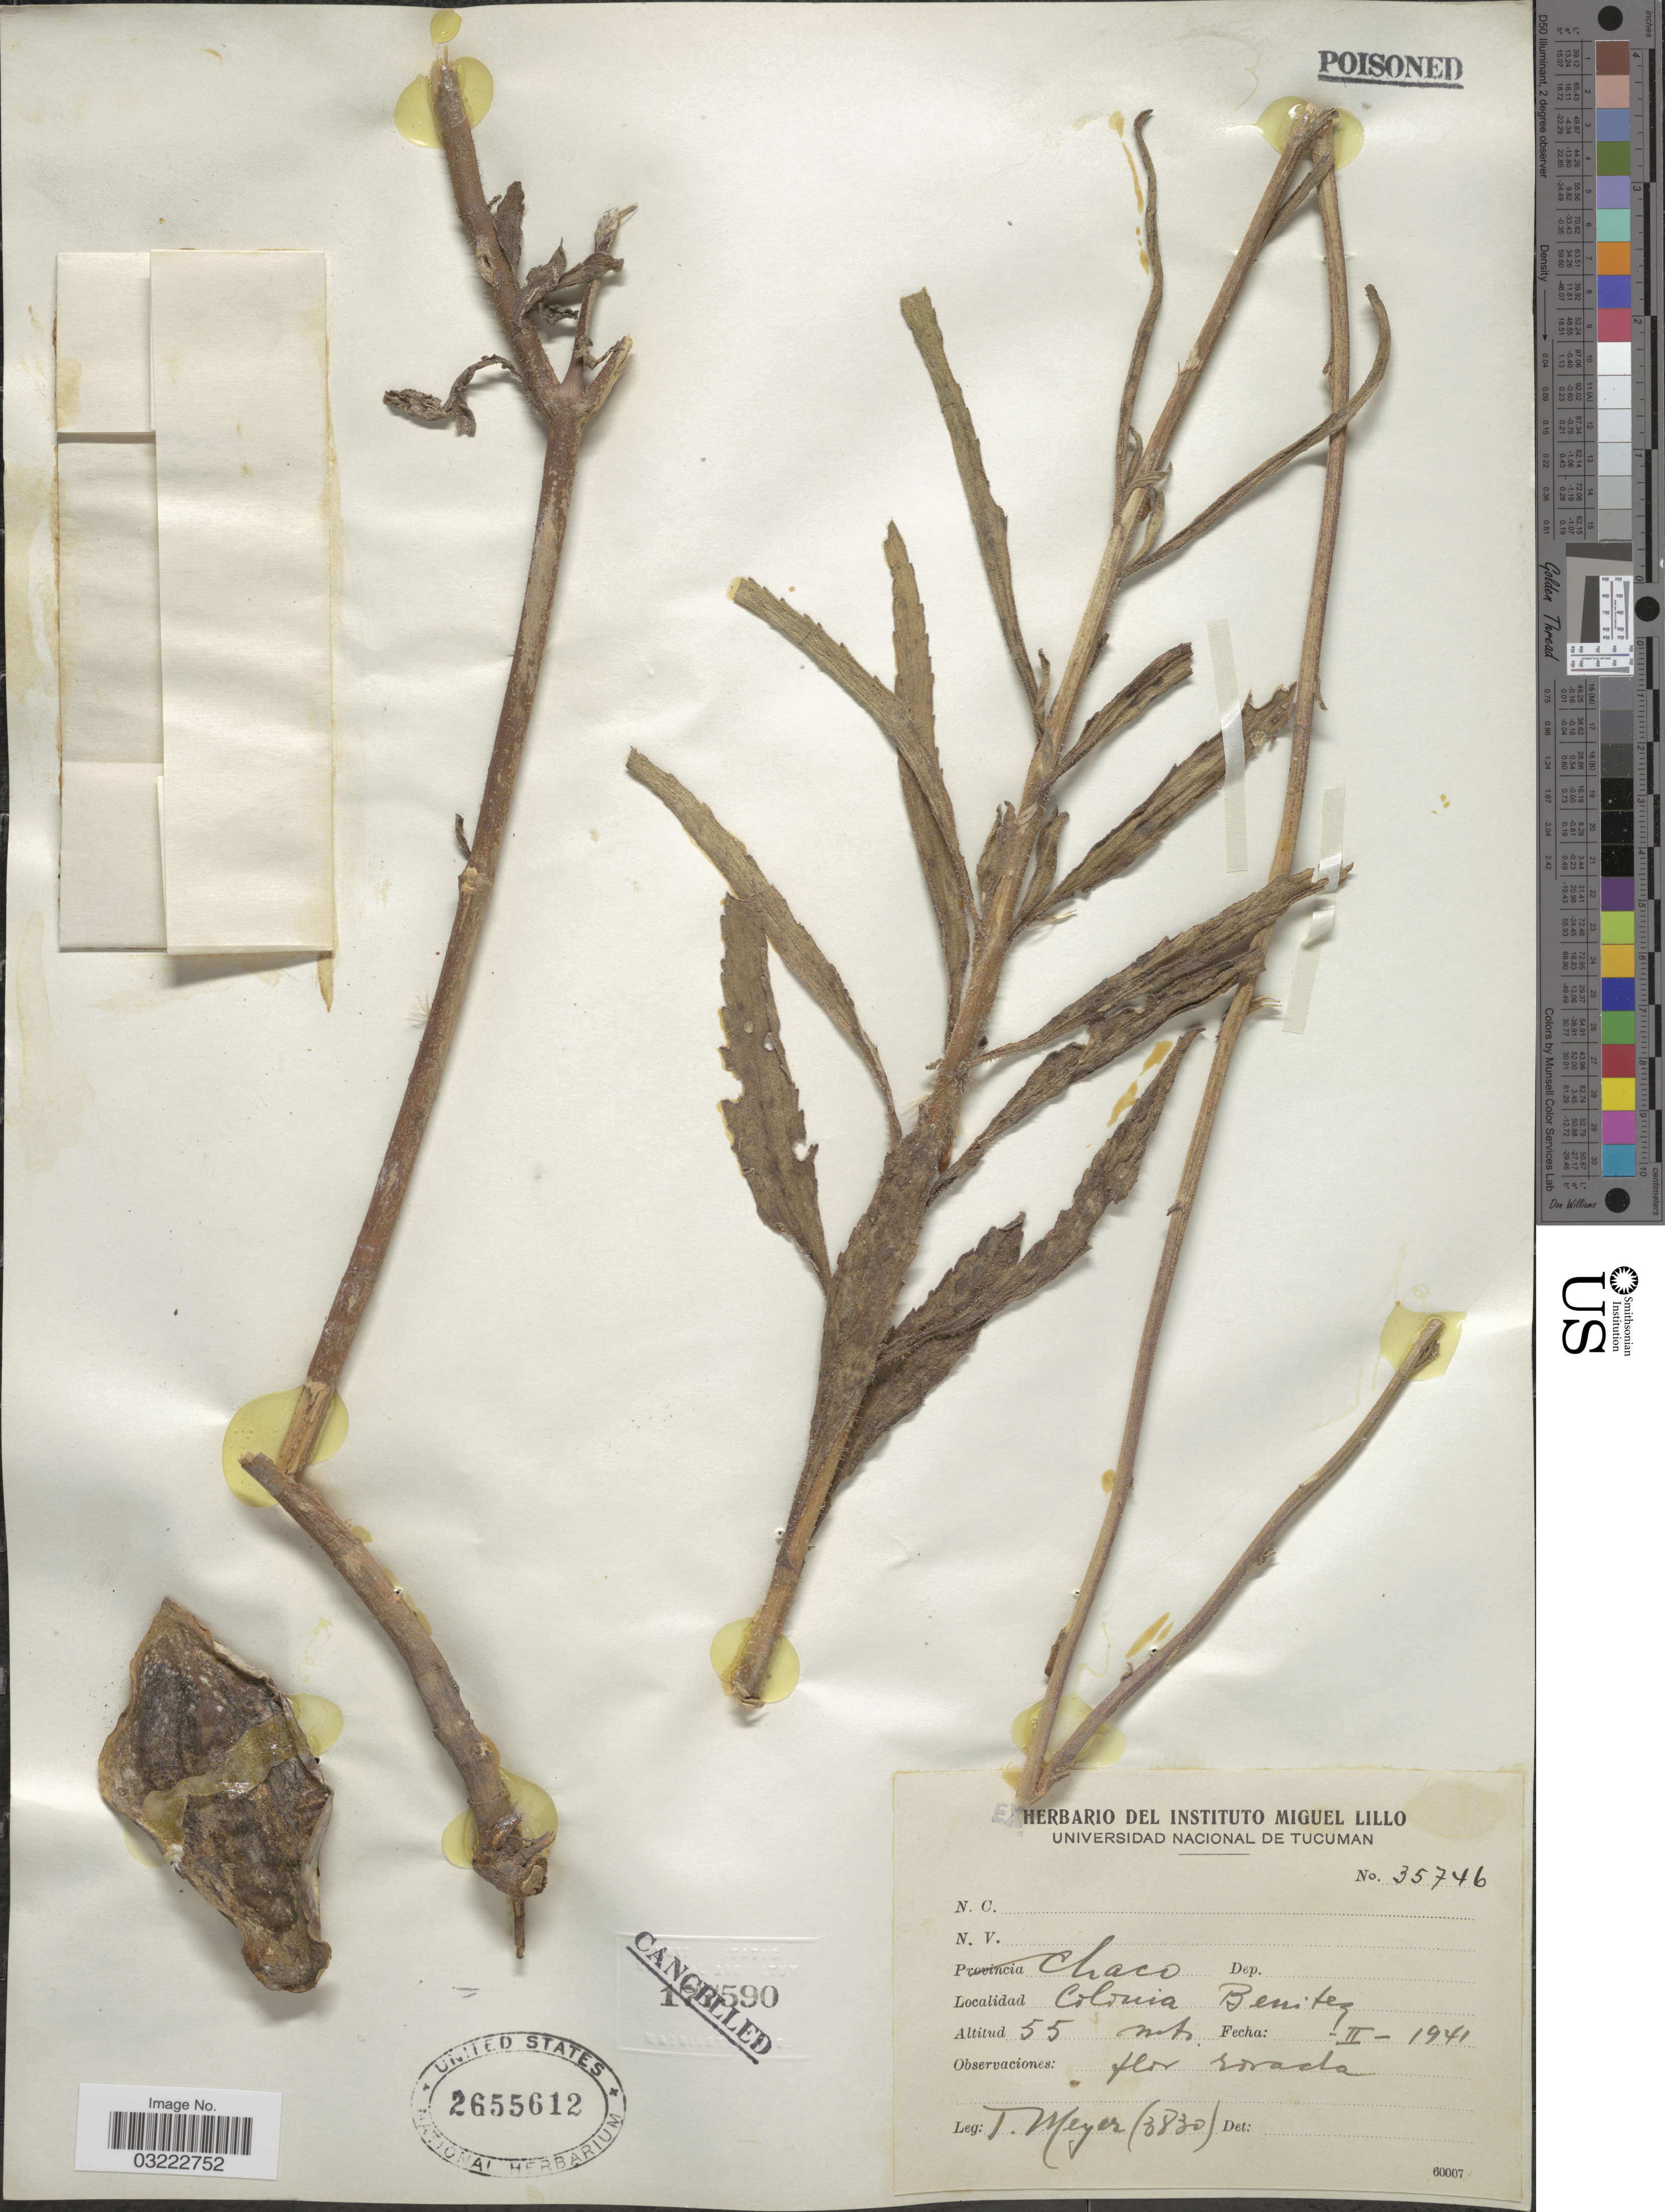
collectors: T. Meyer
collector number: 3830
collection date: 1941-02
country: Argentina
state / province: Chaco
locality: Colonia Benitez.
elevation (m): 55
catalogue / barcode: US 2655612